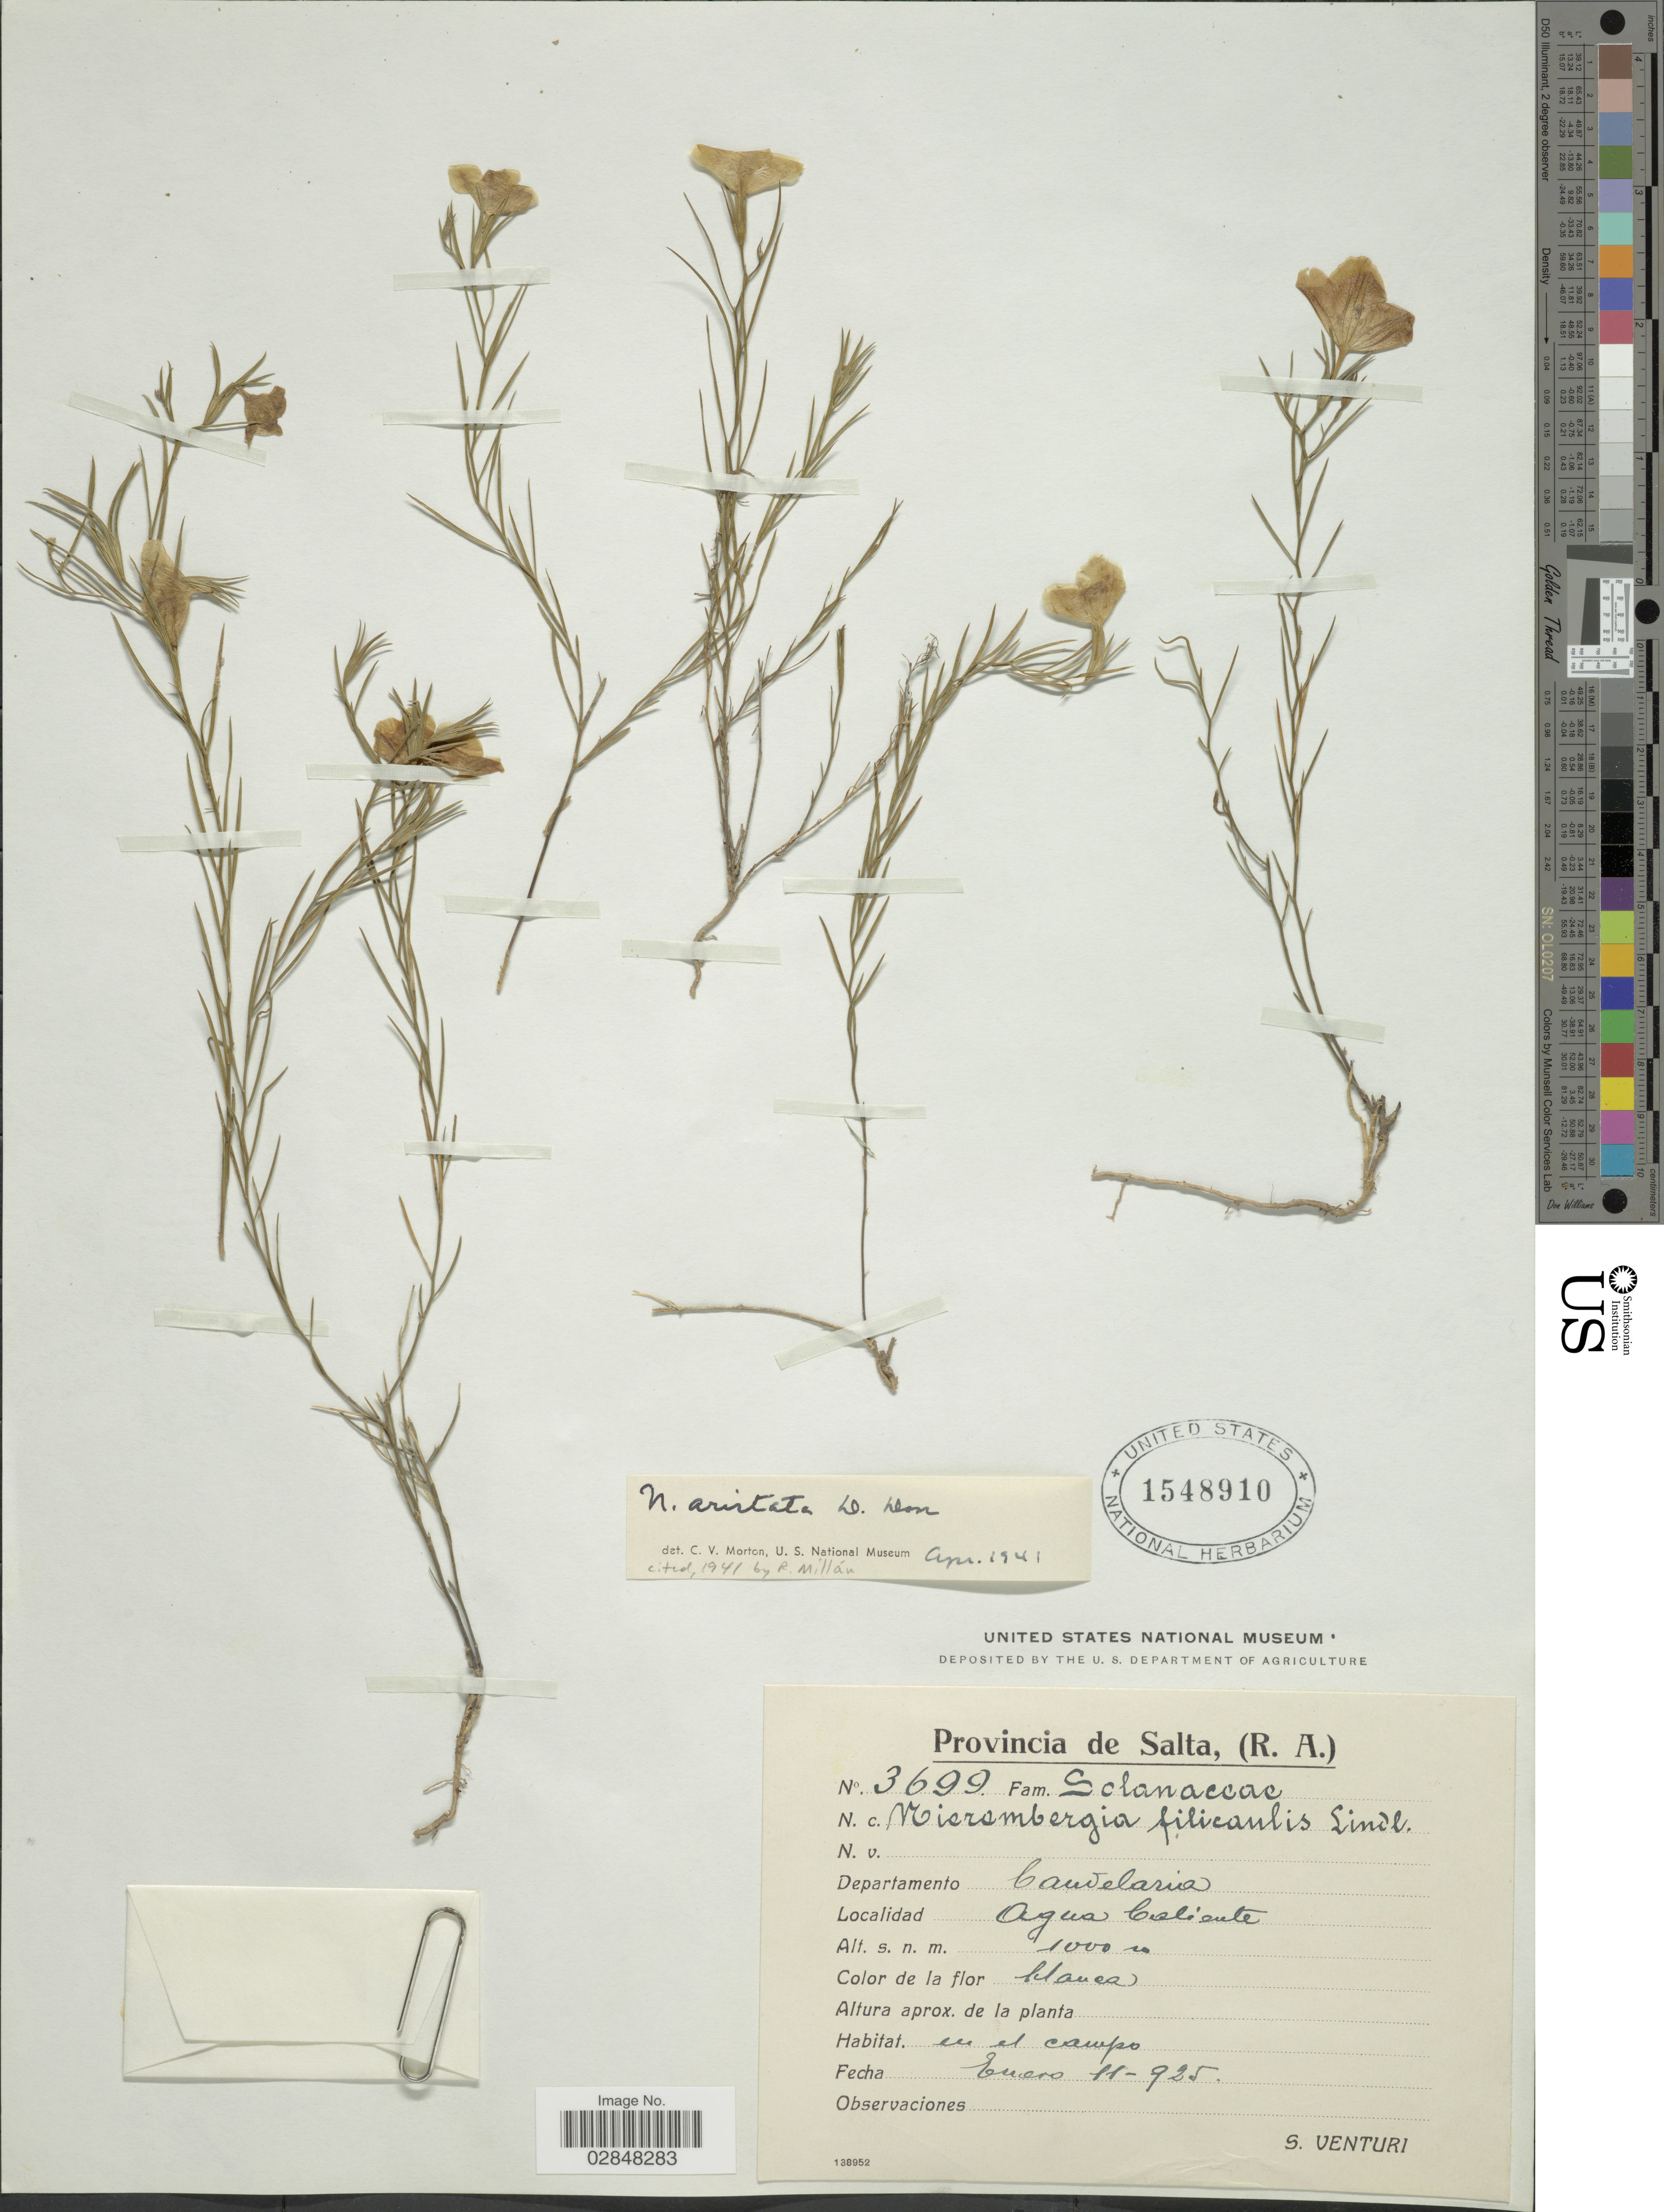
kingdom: Plantae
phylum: Tracheophyta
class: Magnoliopsida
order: Solanales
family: Solanaceae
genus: Nierembergia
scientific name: Nierembergia aristata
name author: D. Don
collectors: S. Venturi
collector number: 3699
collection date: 1925-01-11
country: Argentina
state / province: Salta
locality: Departamento Candelaria. Agua Caliente.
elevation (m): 1000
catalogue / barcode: US 1548910